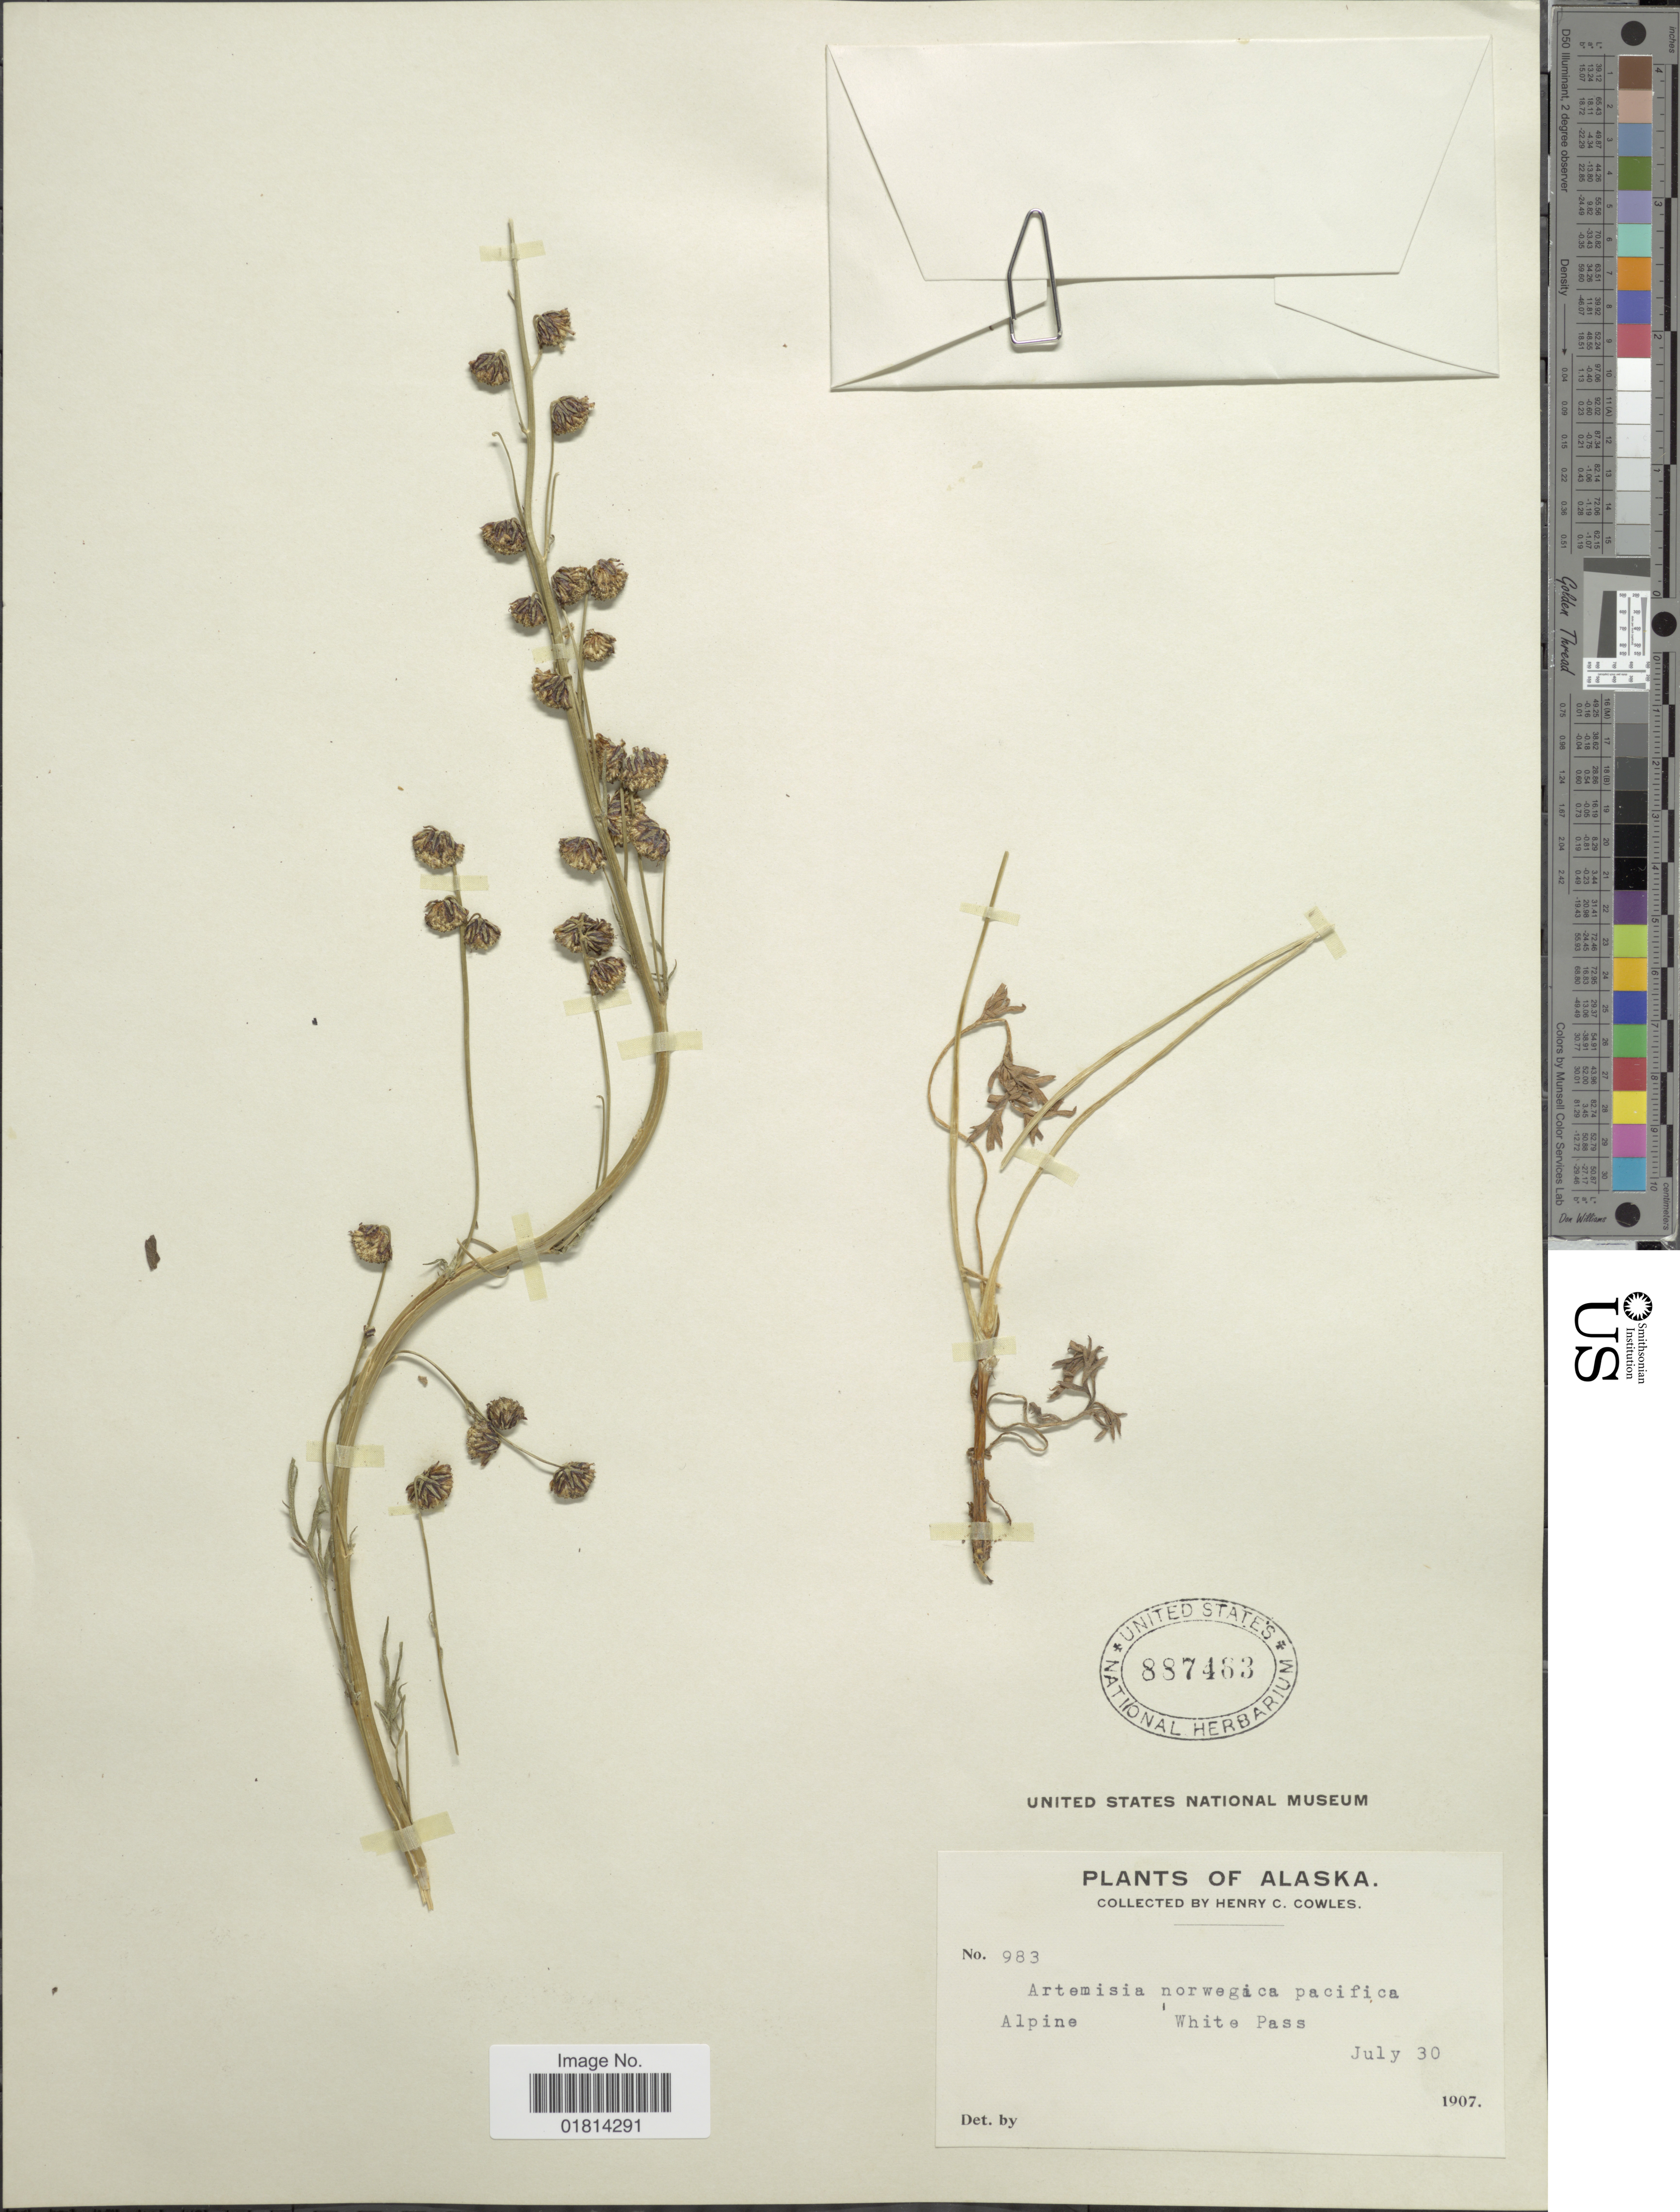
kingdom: Plantae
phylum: Tracheophyta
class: Magnoliopsida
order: Asterales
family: Asteraceae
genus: Artemisia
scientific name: Artemisia arctica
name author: Less.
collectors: H. Cowles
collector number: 983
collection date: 1907-07-30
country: United States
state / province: Alaska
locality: Alpine, White Pass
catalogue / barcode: US 887463